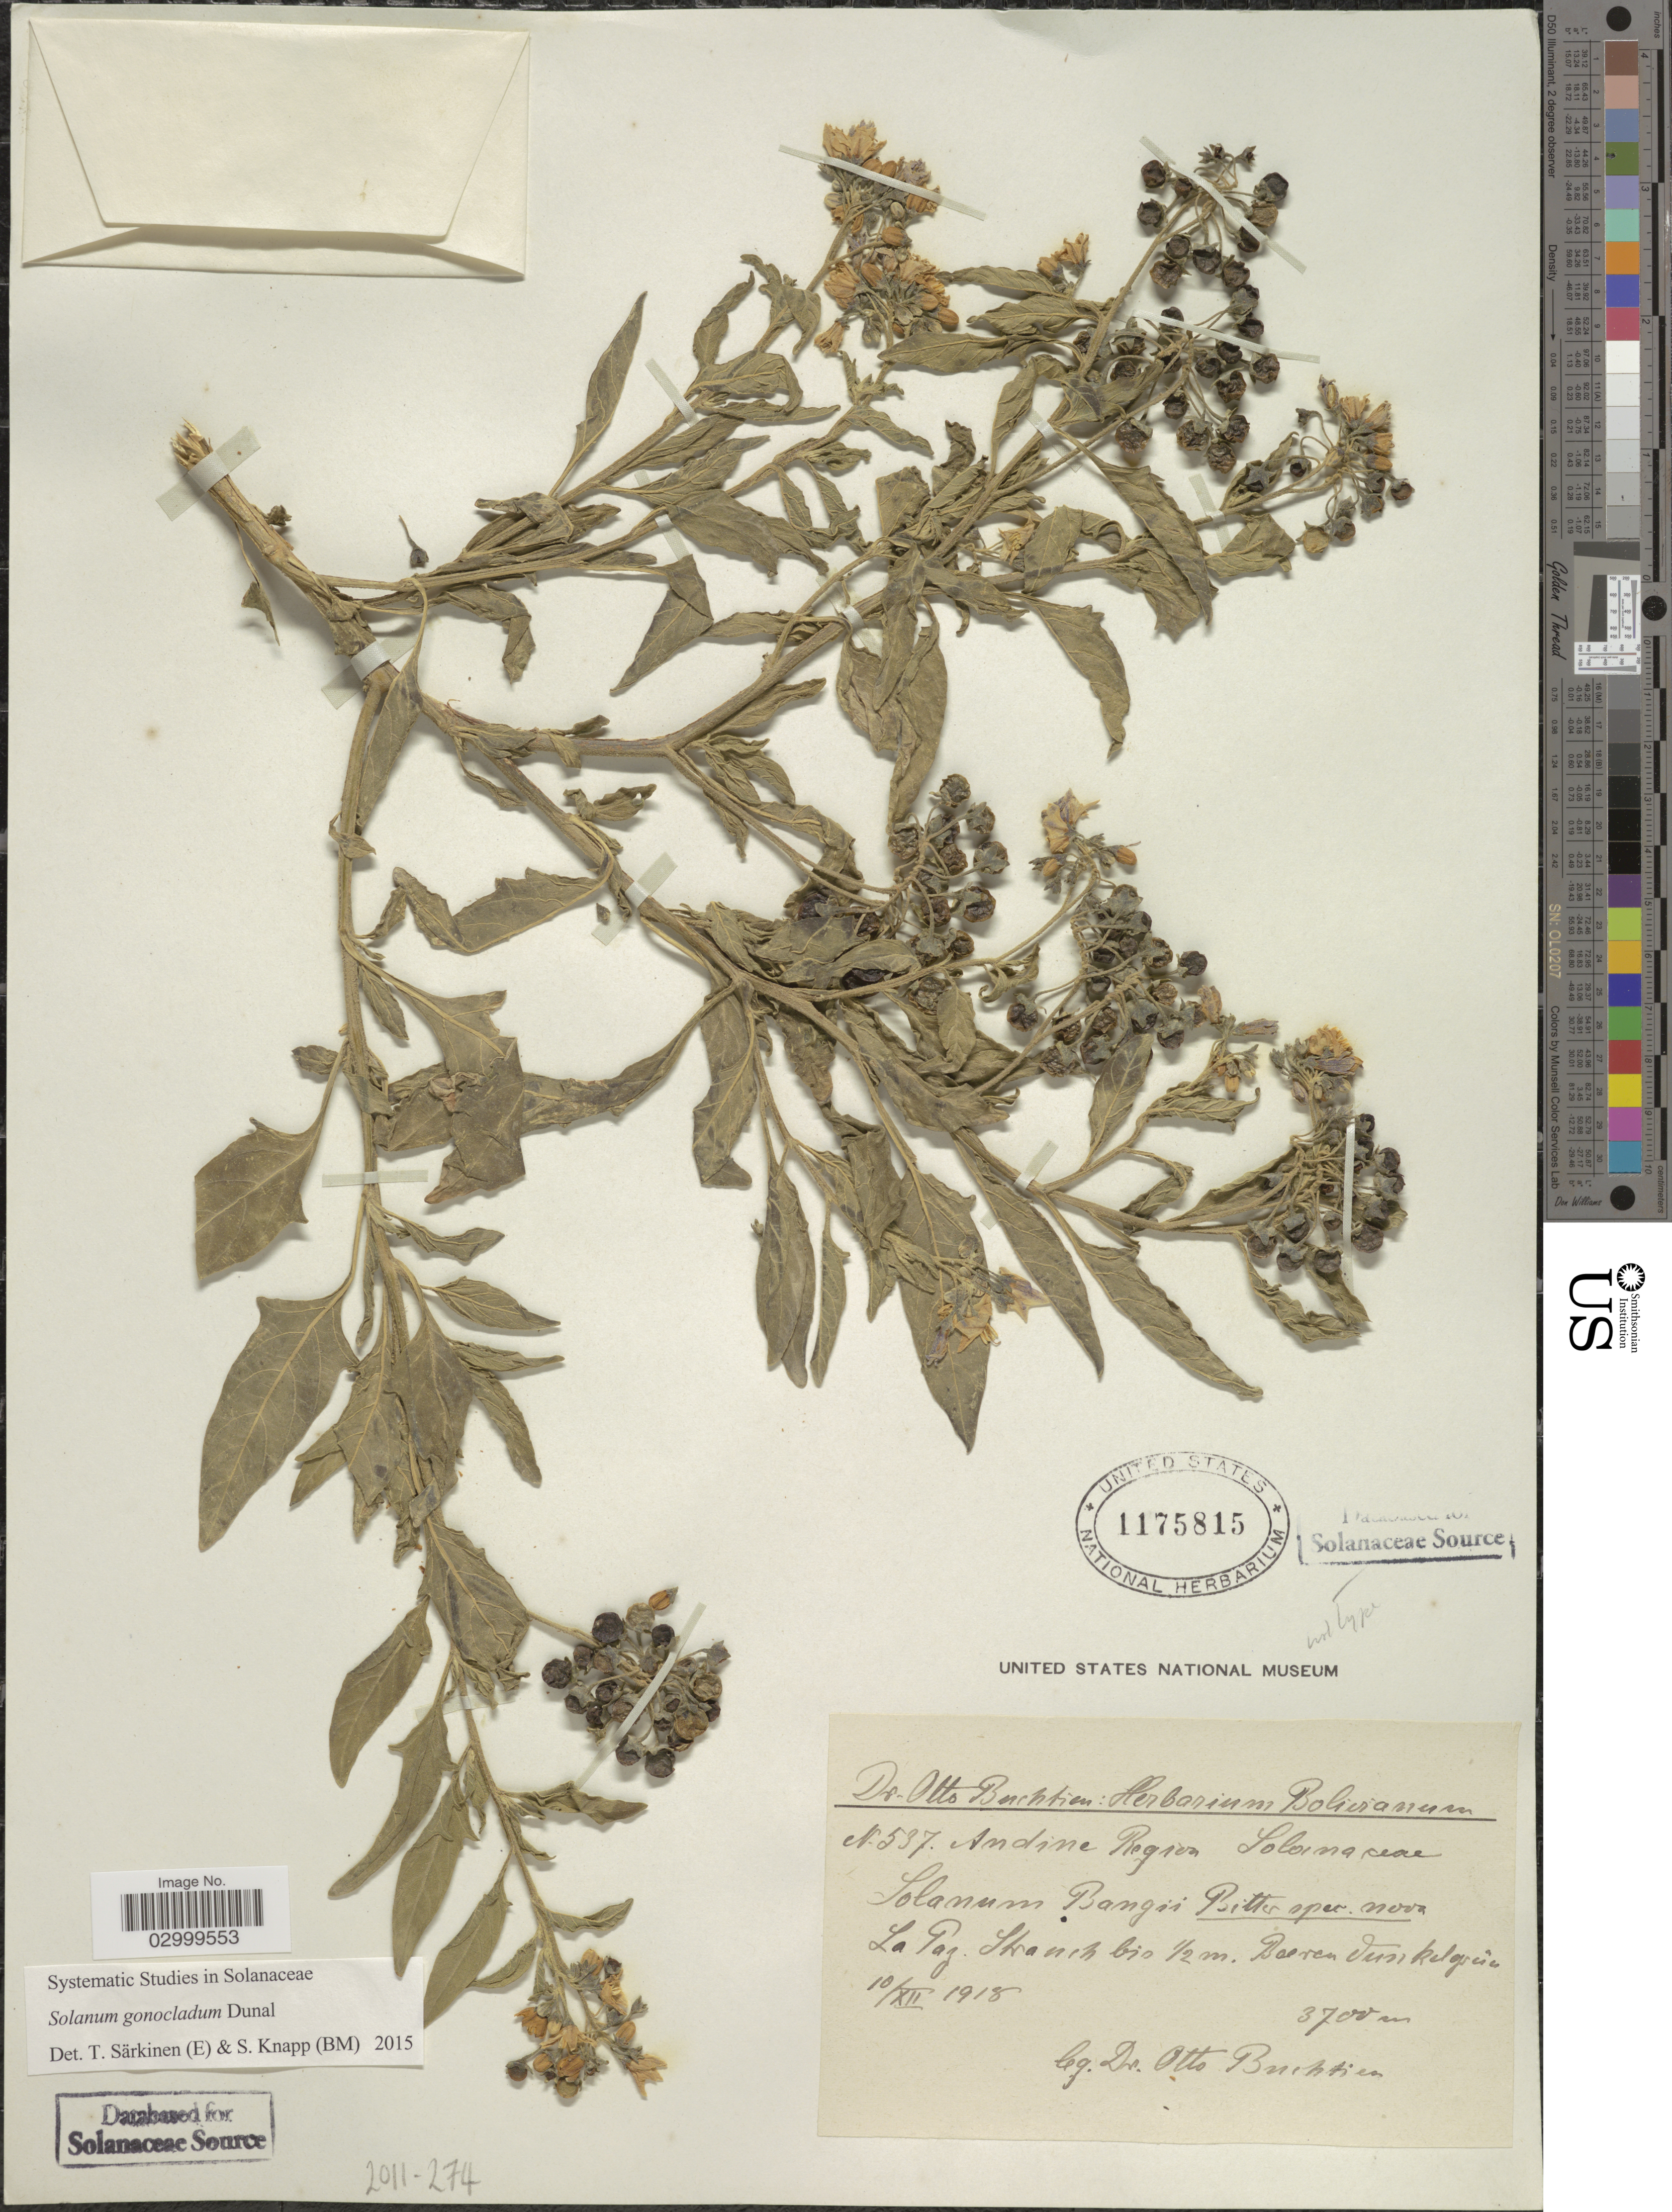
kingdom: Plantae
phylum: Tracheophyta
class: Magnoliopsida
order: Solanales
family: Solanaceae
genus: Solanum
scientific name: Solanum pallidum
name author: Rusby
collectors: O. Buchtien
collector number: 537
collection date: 1918-12-10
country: Bolivia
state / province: La Paz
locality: Andine Region.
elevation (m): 3700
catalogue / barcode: US 1175815